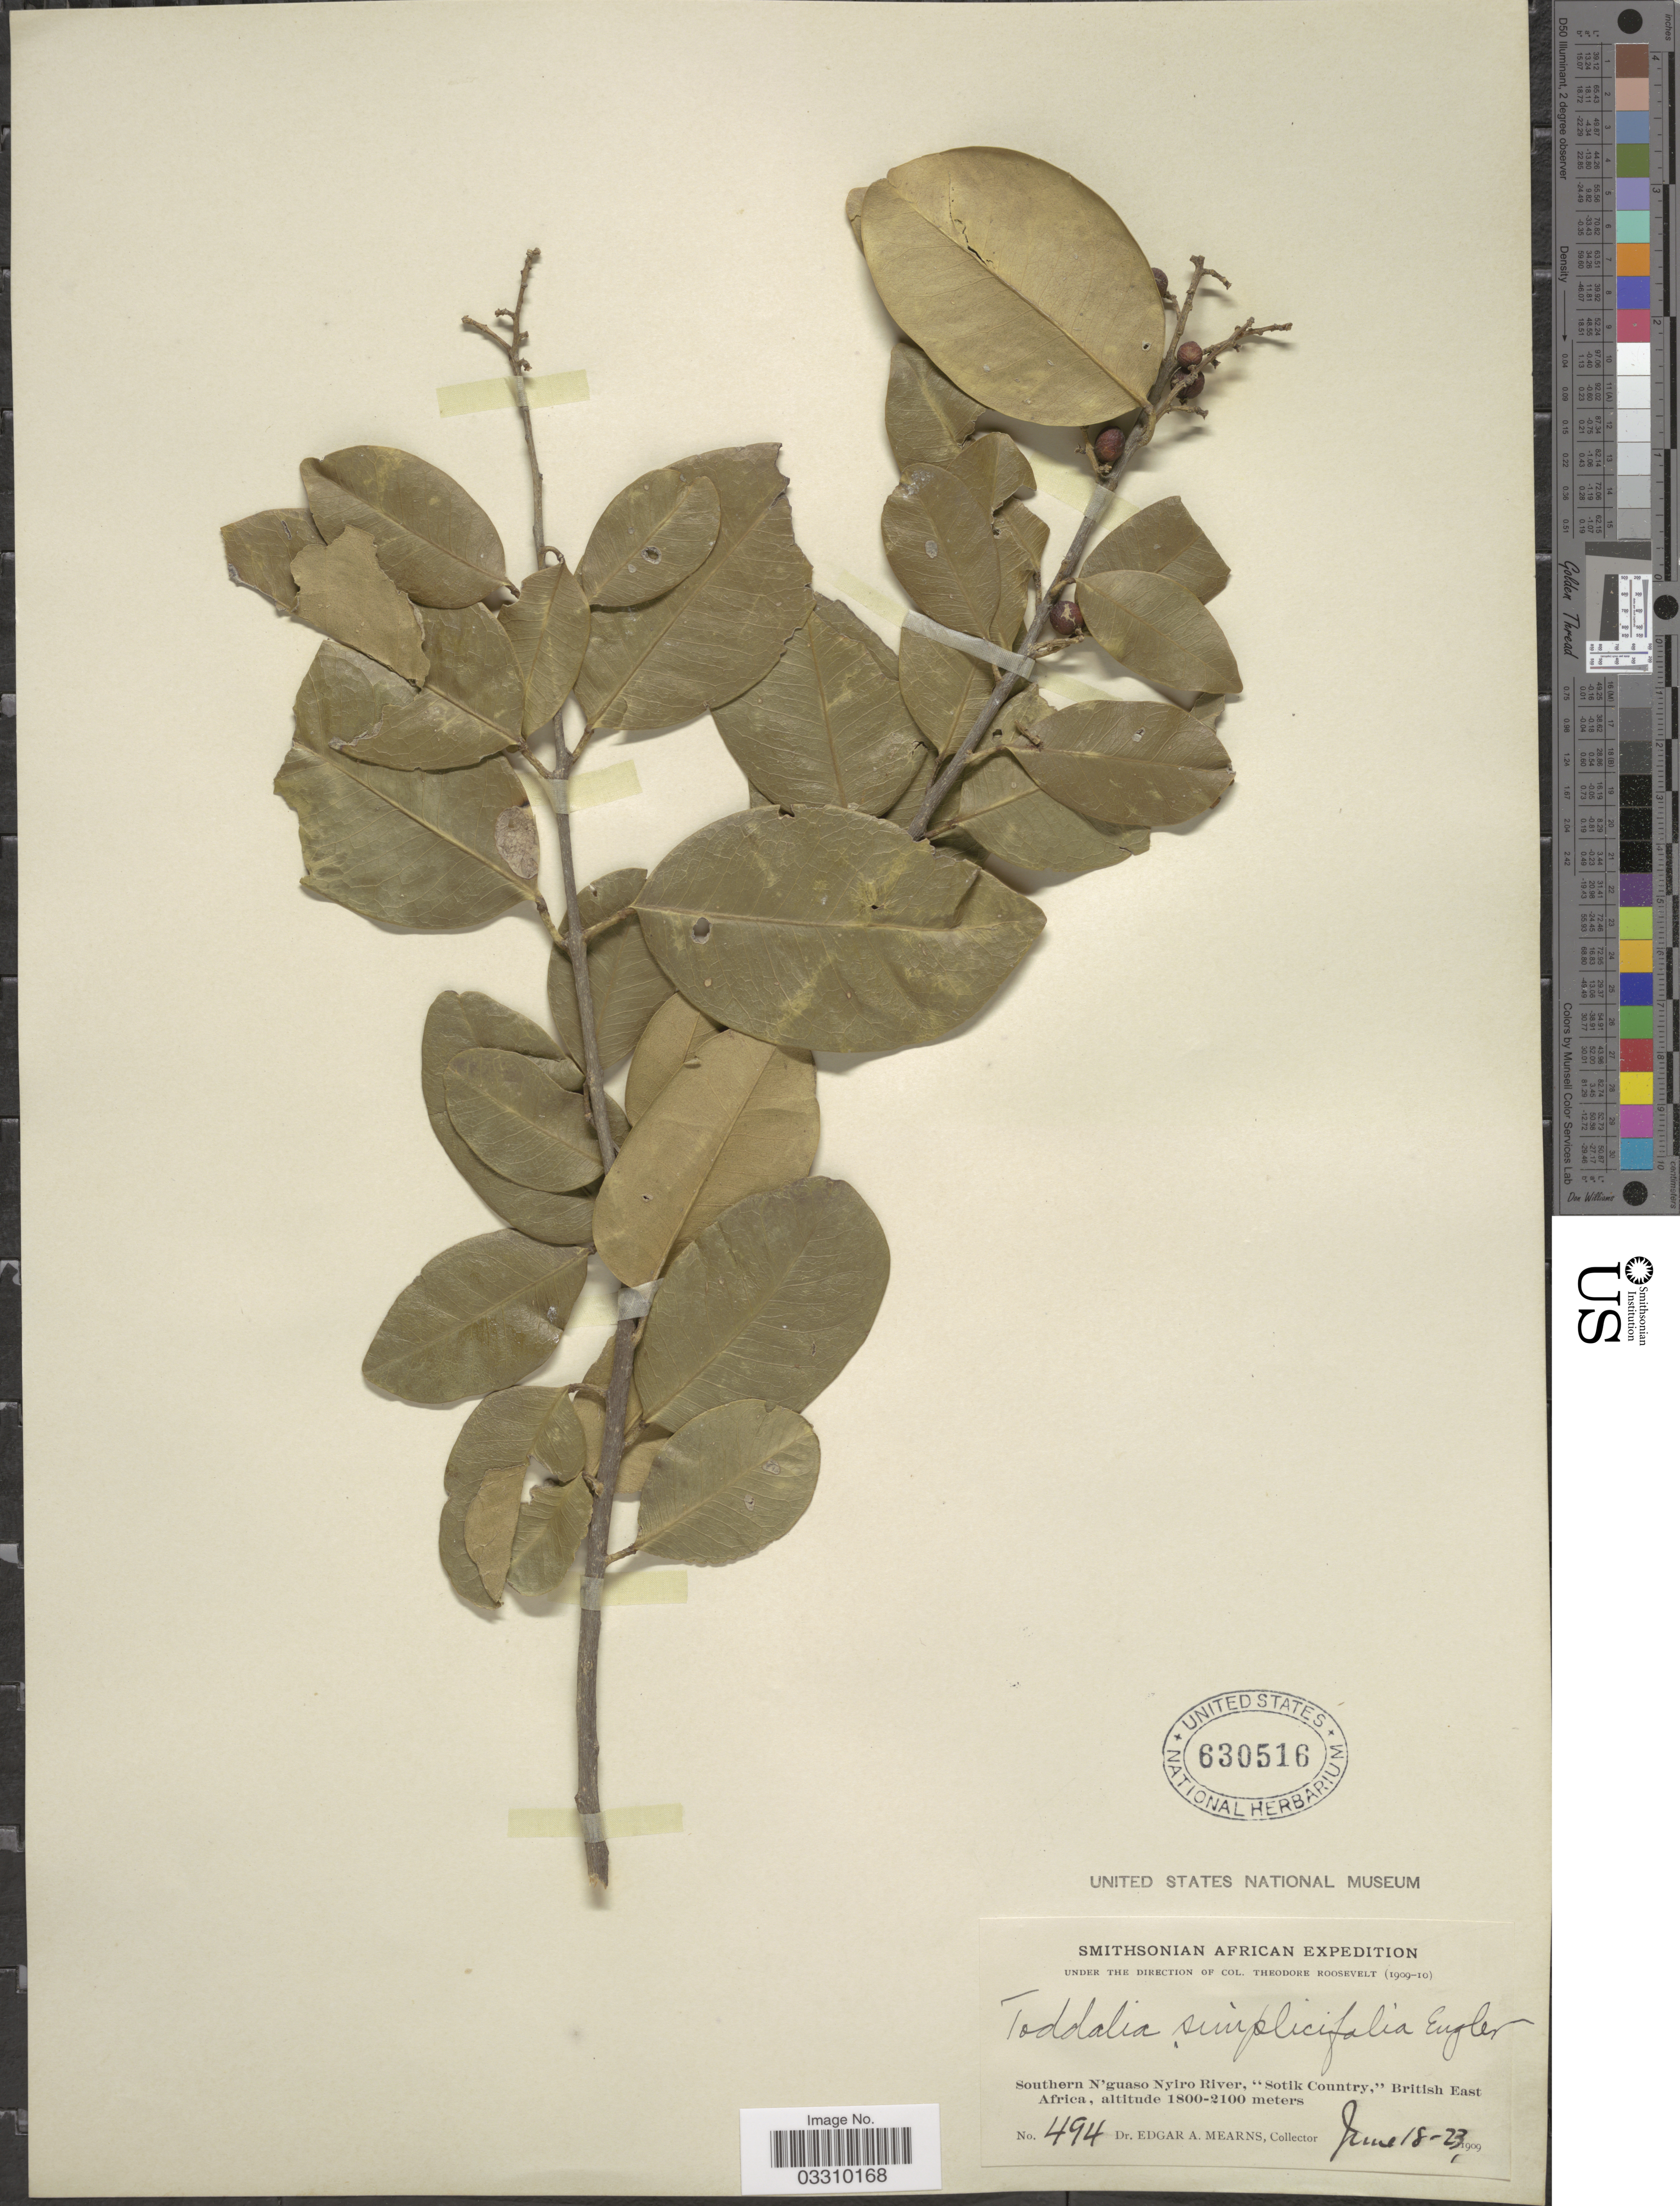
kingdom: Plantae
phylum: Tracheophyta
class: Magnoliopsida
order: Sapindales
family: Rutaceae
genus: Vepris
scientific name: Vepris simplicifolia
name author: (I. Verd.) Mziray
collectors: E. A. Mearns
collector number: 494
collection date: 1909-06-18/1909-06-23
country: Kenya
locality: Southern N'guaso Nyiro River, "Sotik Country", British East Africa.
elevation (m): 1800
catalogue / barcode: US 630516